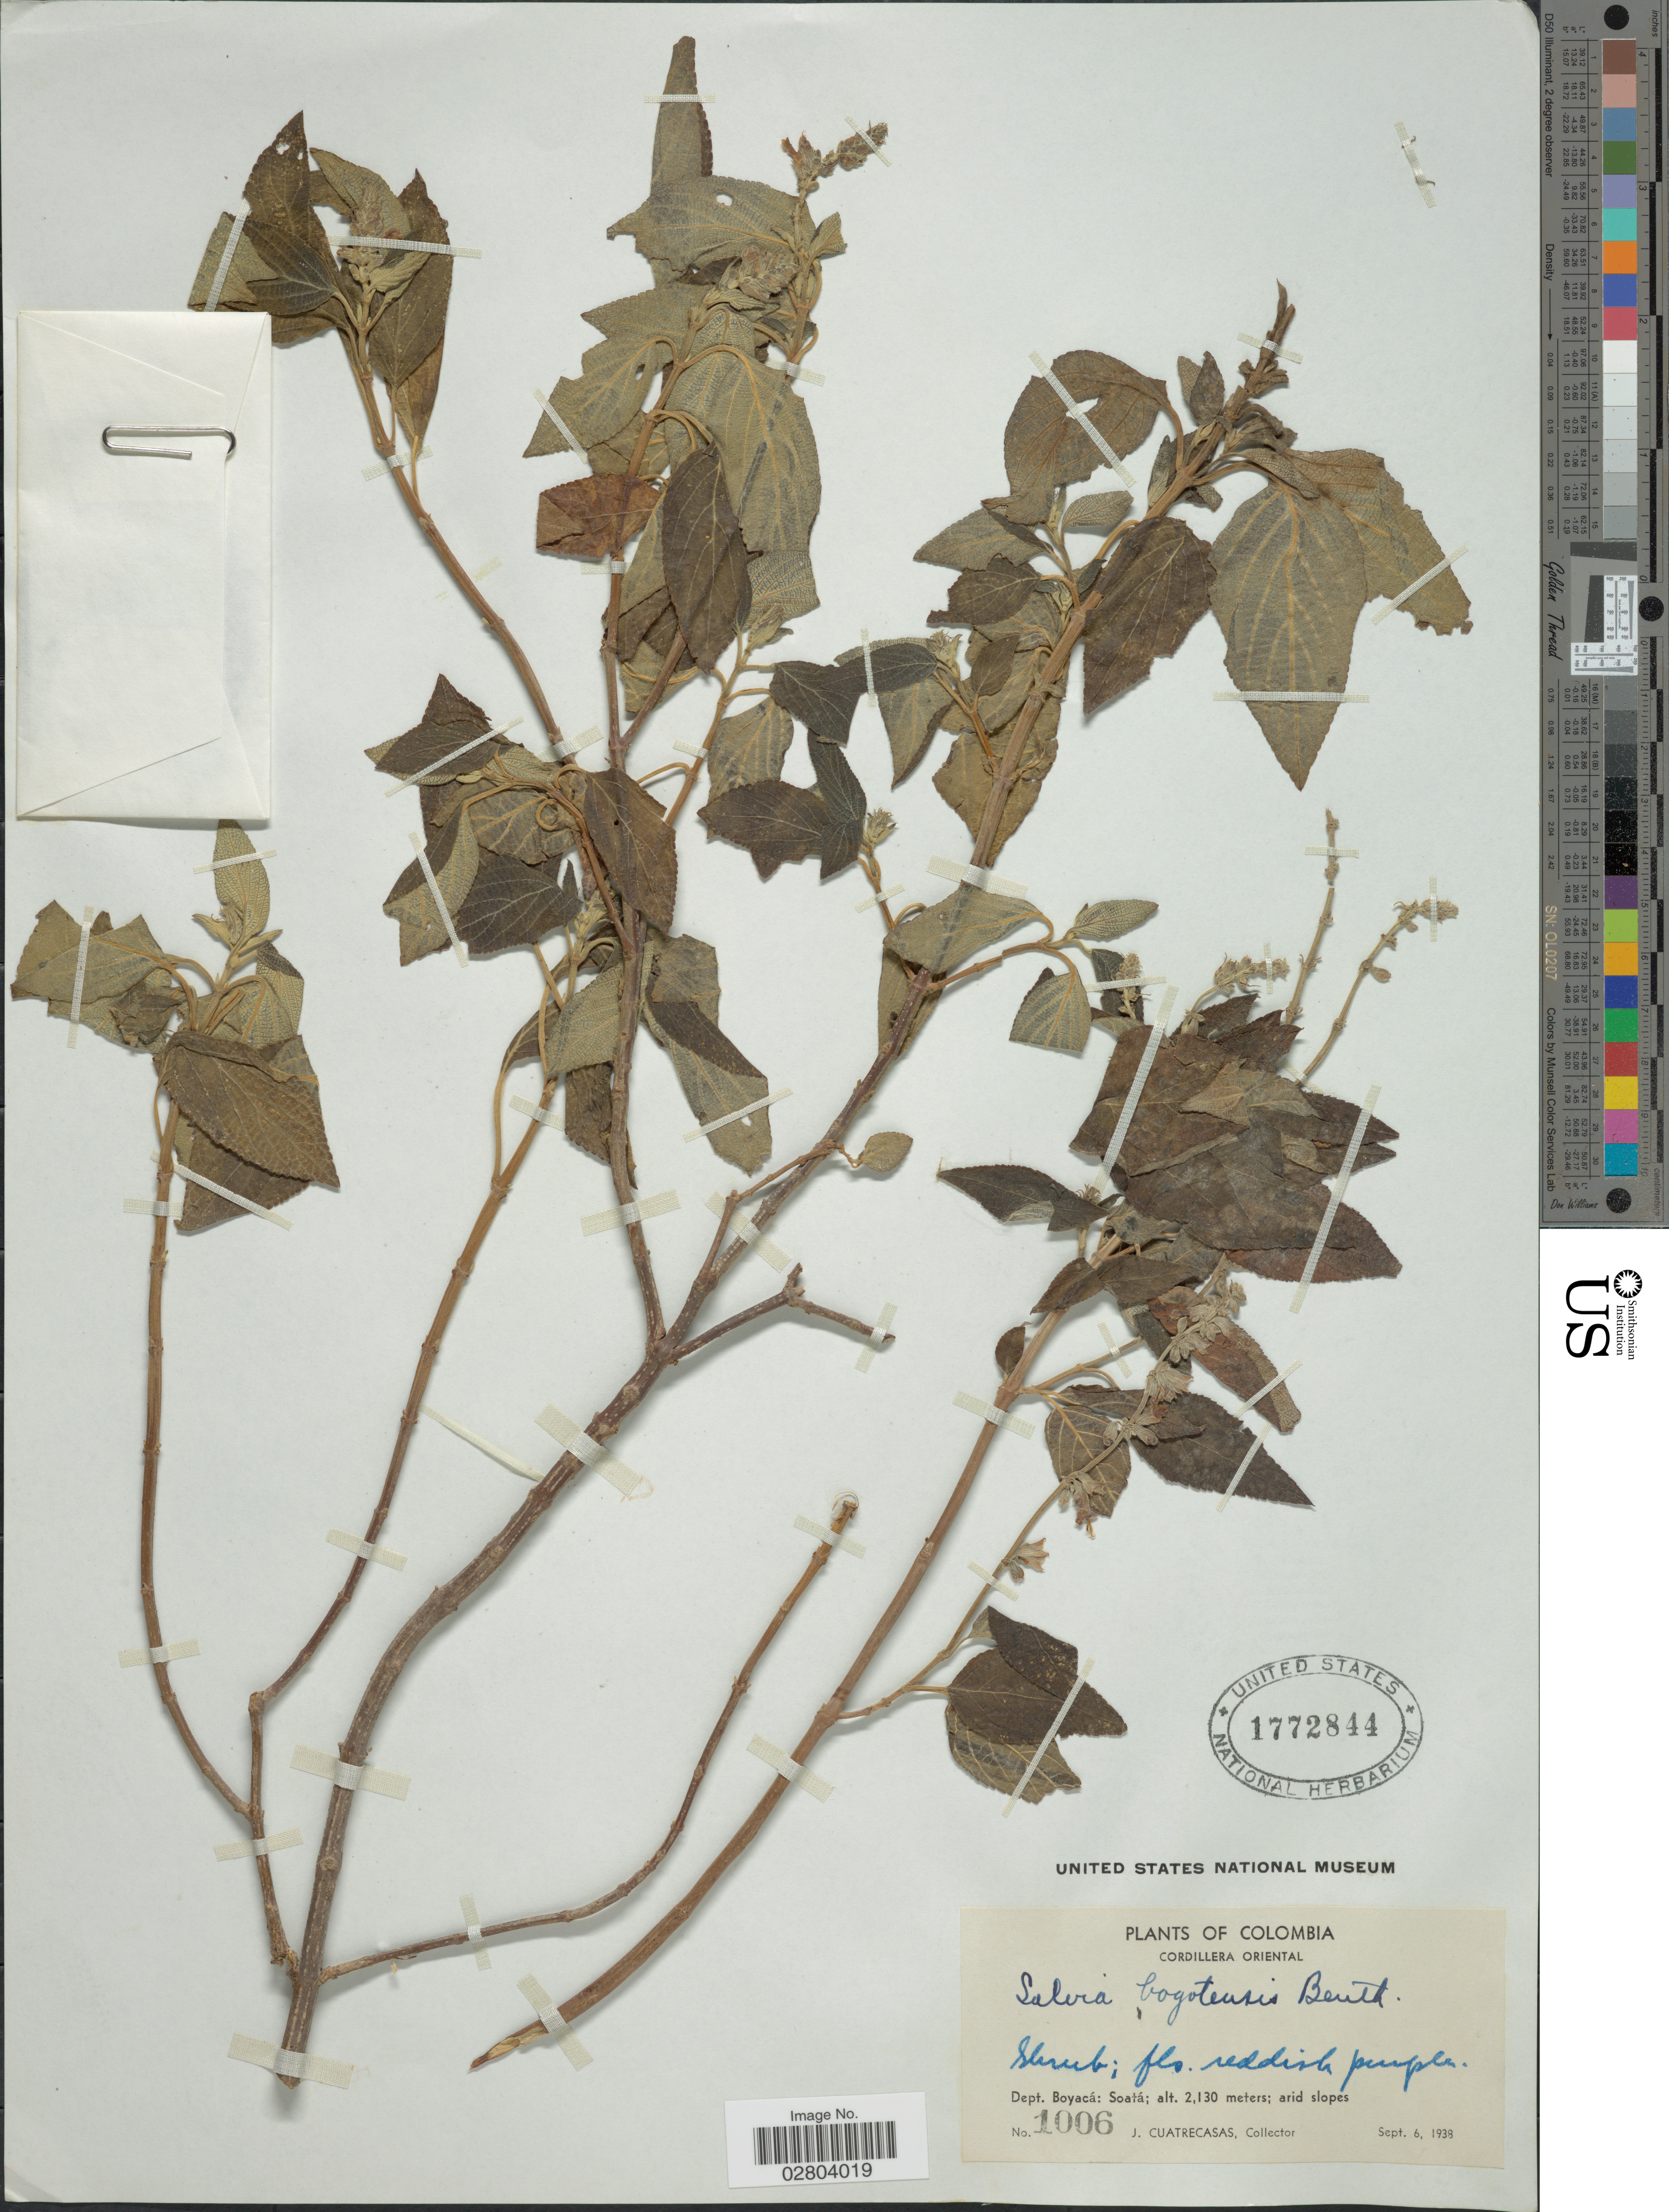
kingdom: Plantae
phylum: Tracheophyta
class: Magnoliopsida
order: Lamiales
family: Lamiaceae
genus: Salvia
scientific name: Salvia bogotensis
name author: Benth.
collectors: J. Cuatrecasas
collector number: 1006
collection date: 1938-09-06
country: Colombia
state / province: Boyacá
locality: Cordillera Oriental. Dept. Boyacá: Soatá.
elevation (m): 2130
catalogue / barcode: US 1772844